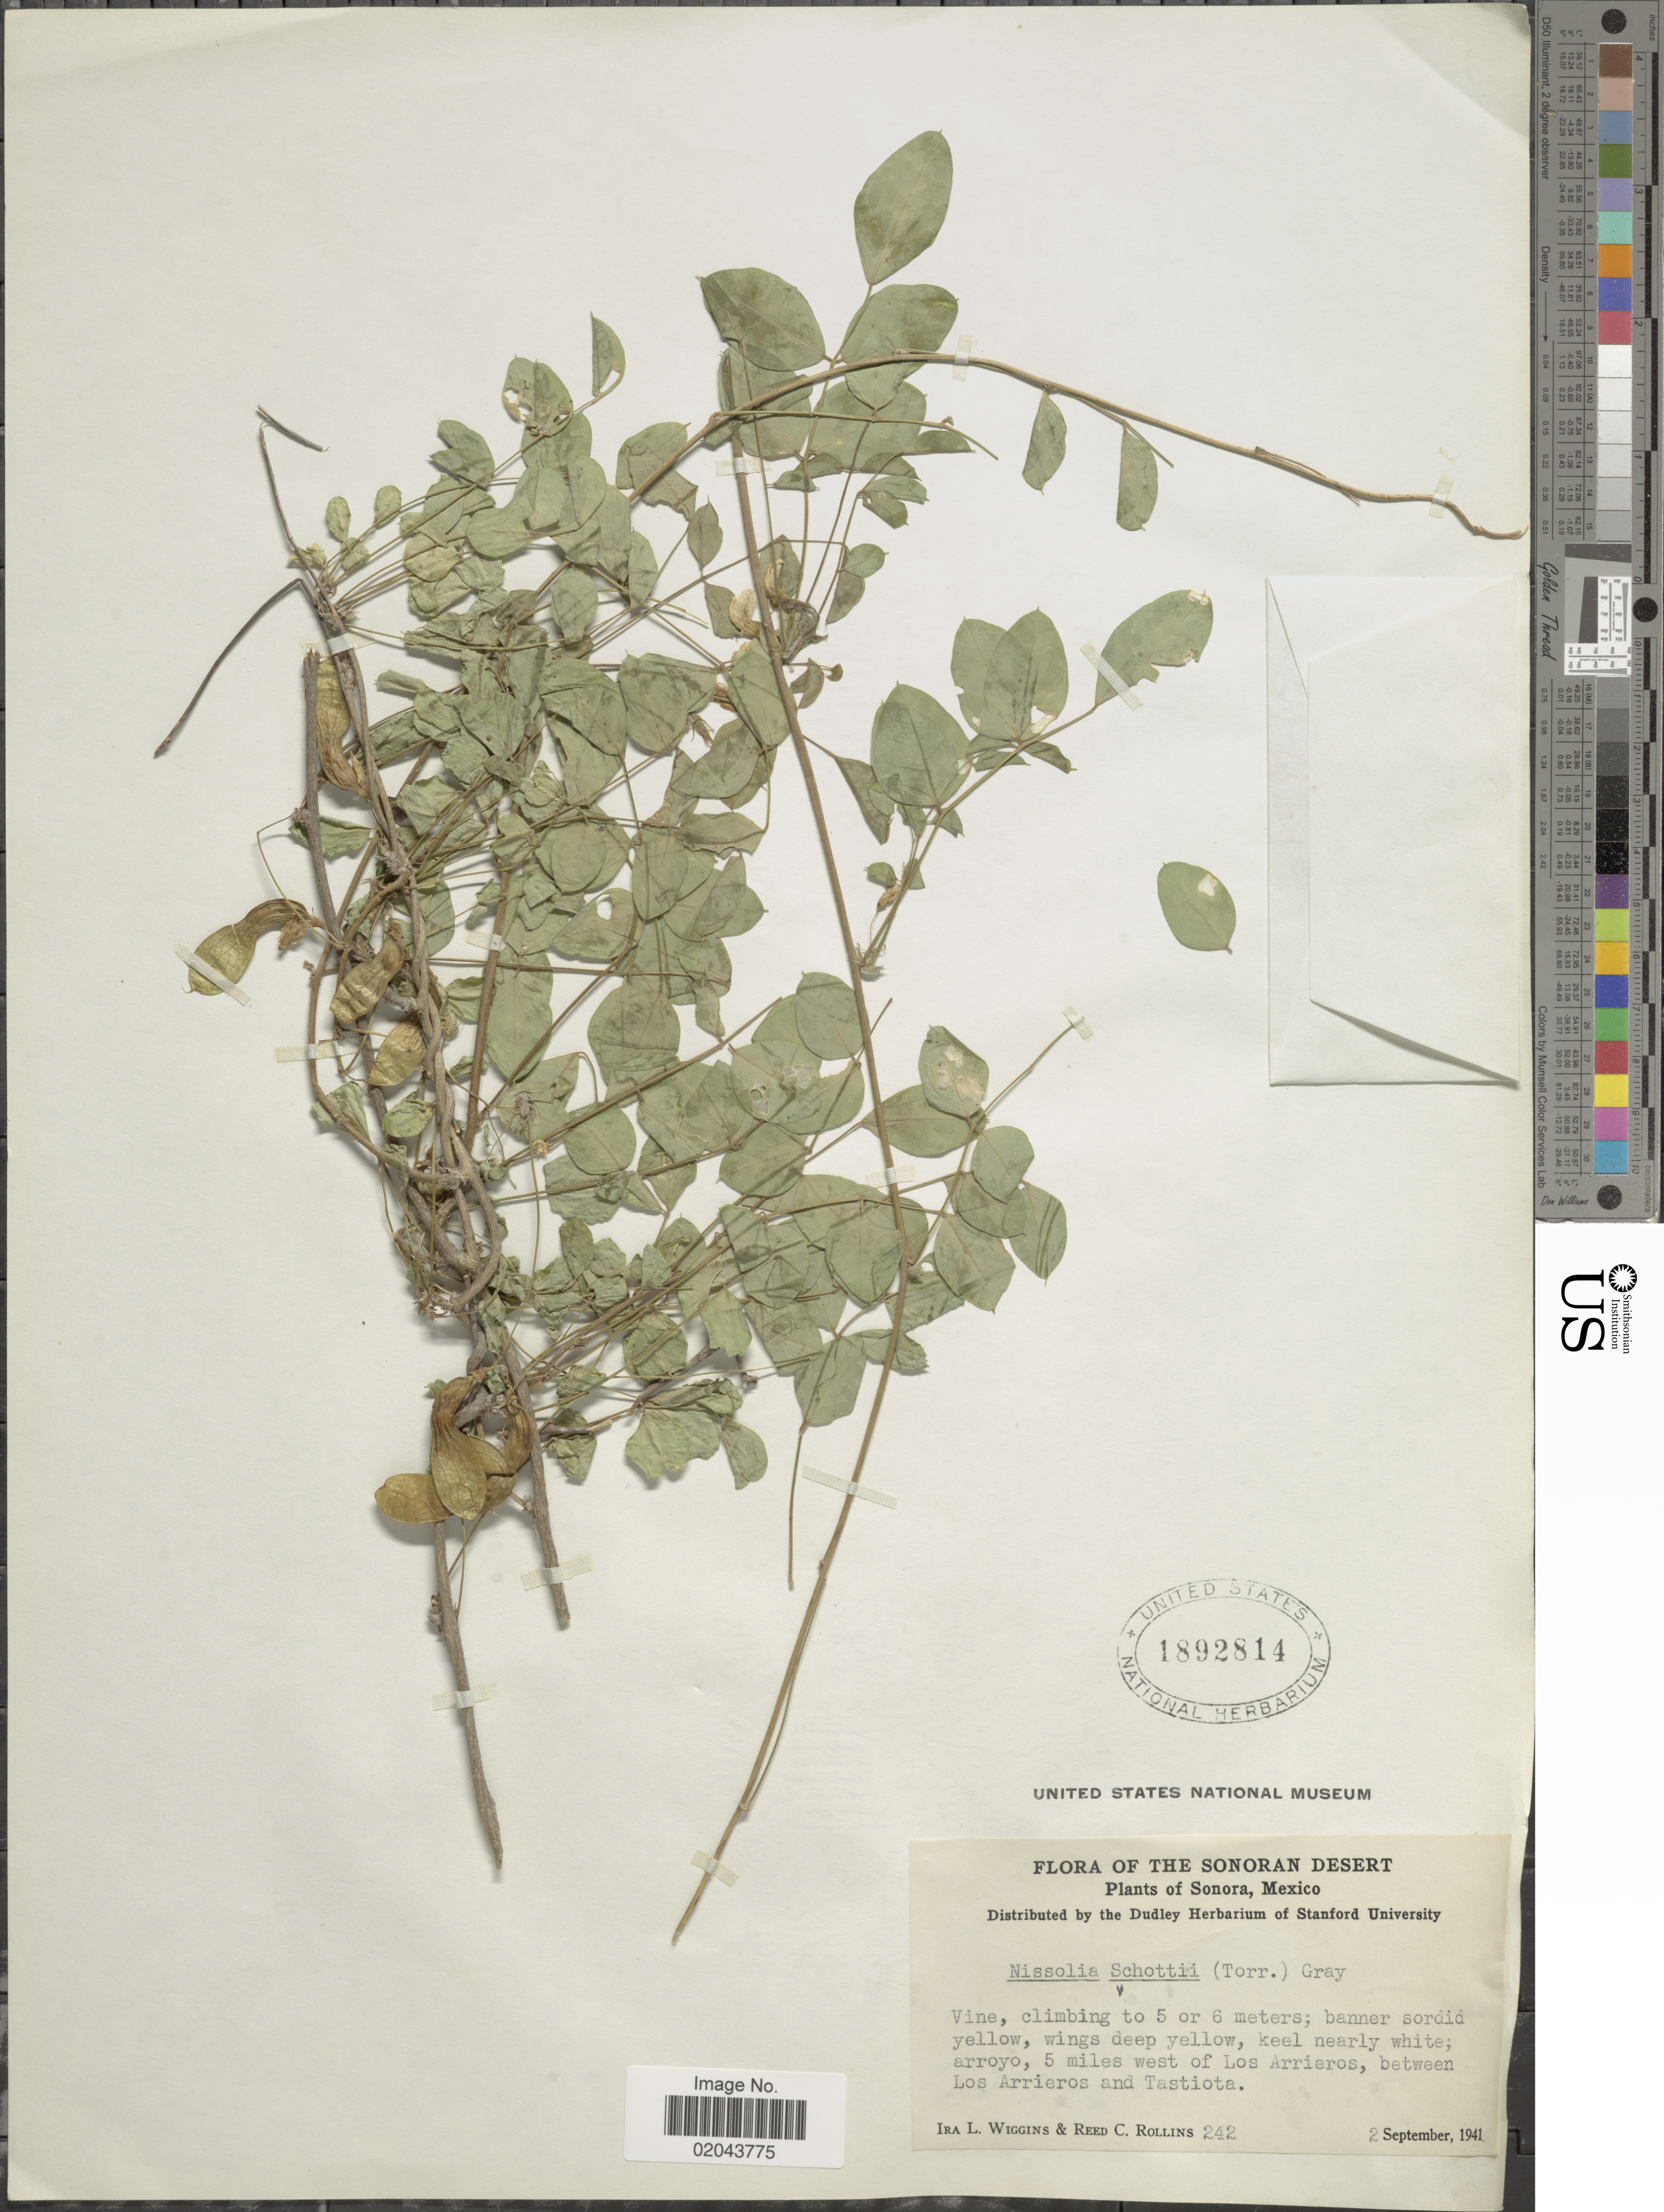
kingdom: Plantae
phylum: Tracheophyta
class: Magnoliopsida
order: Fabales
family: Fabaceae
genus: Nissolia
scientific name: Nissolia schottii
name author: A. Gray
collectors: I. L. Wiggins & R. C. Rollins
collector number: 242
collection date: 1941-09-02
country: Mexico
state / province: Sonora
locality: The Sonoran Desert, arroyo, 5 miles west of Los Arrieros, betwee Los Arrieros and Tastiota.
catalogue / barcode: US 1892814